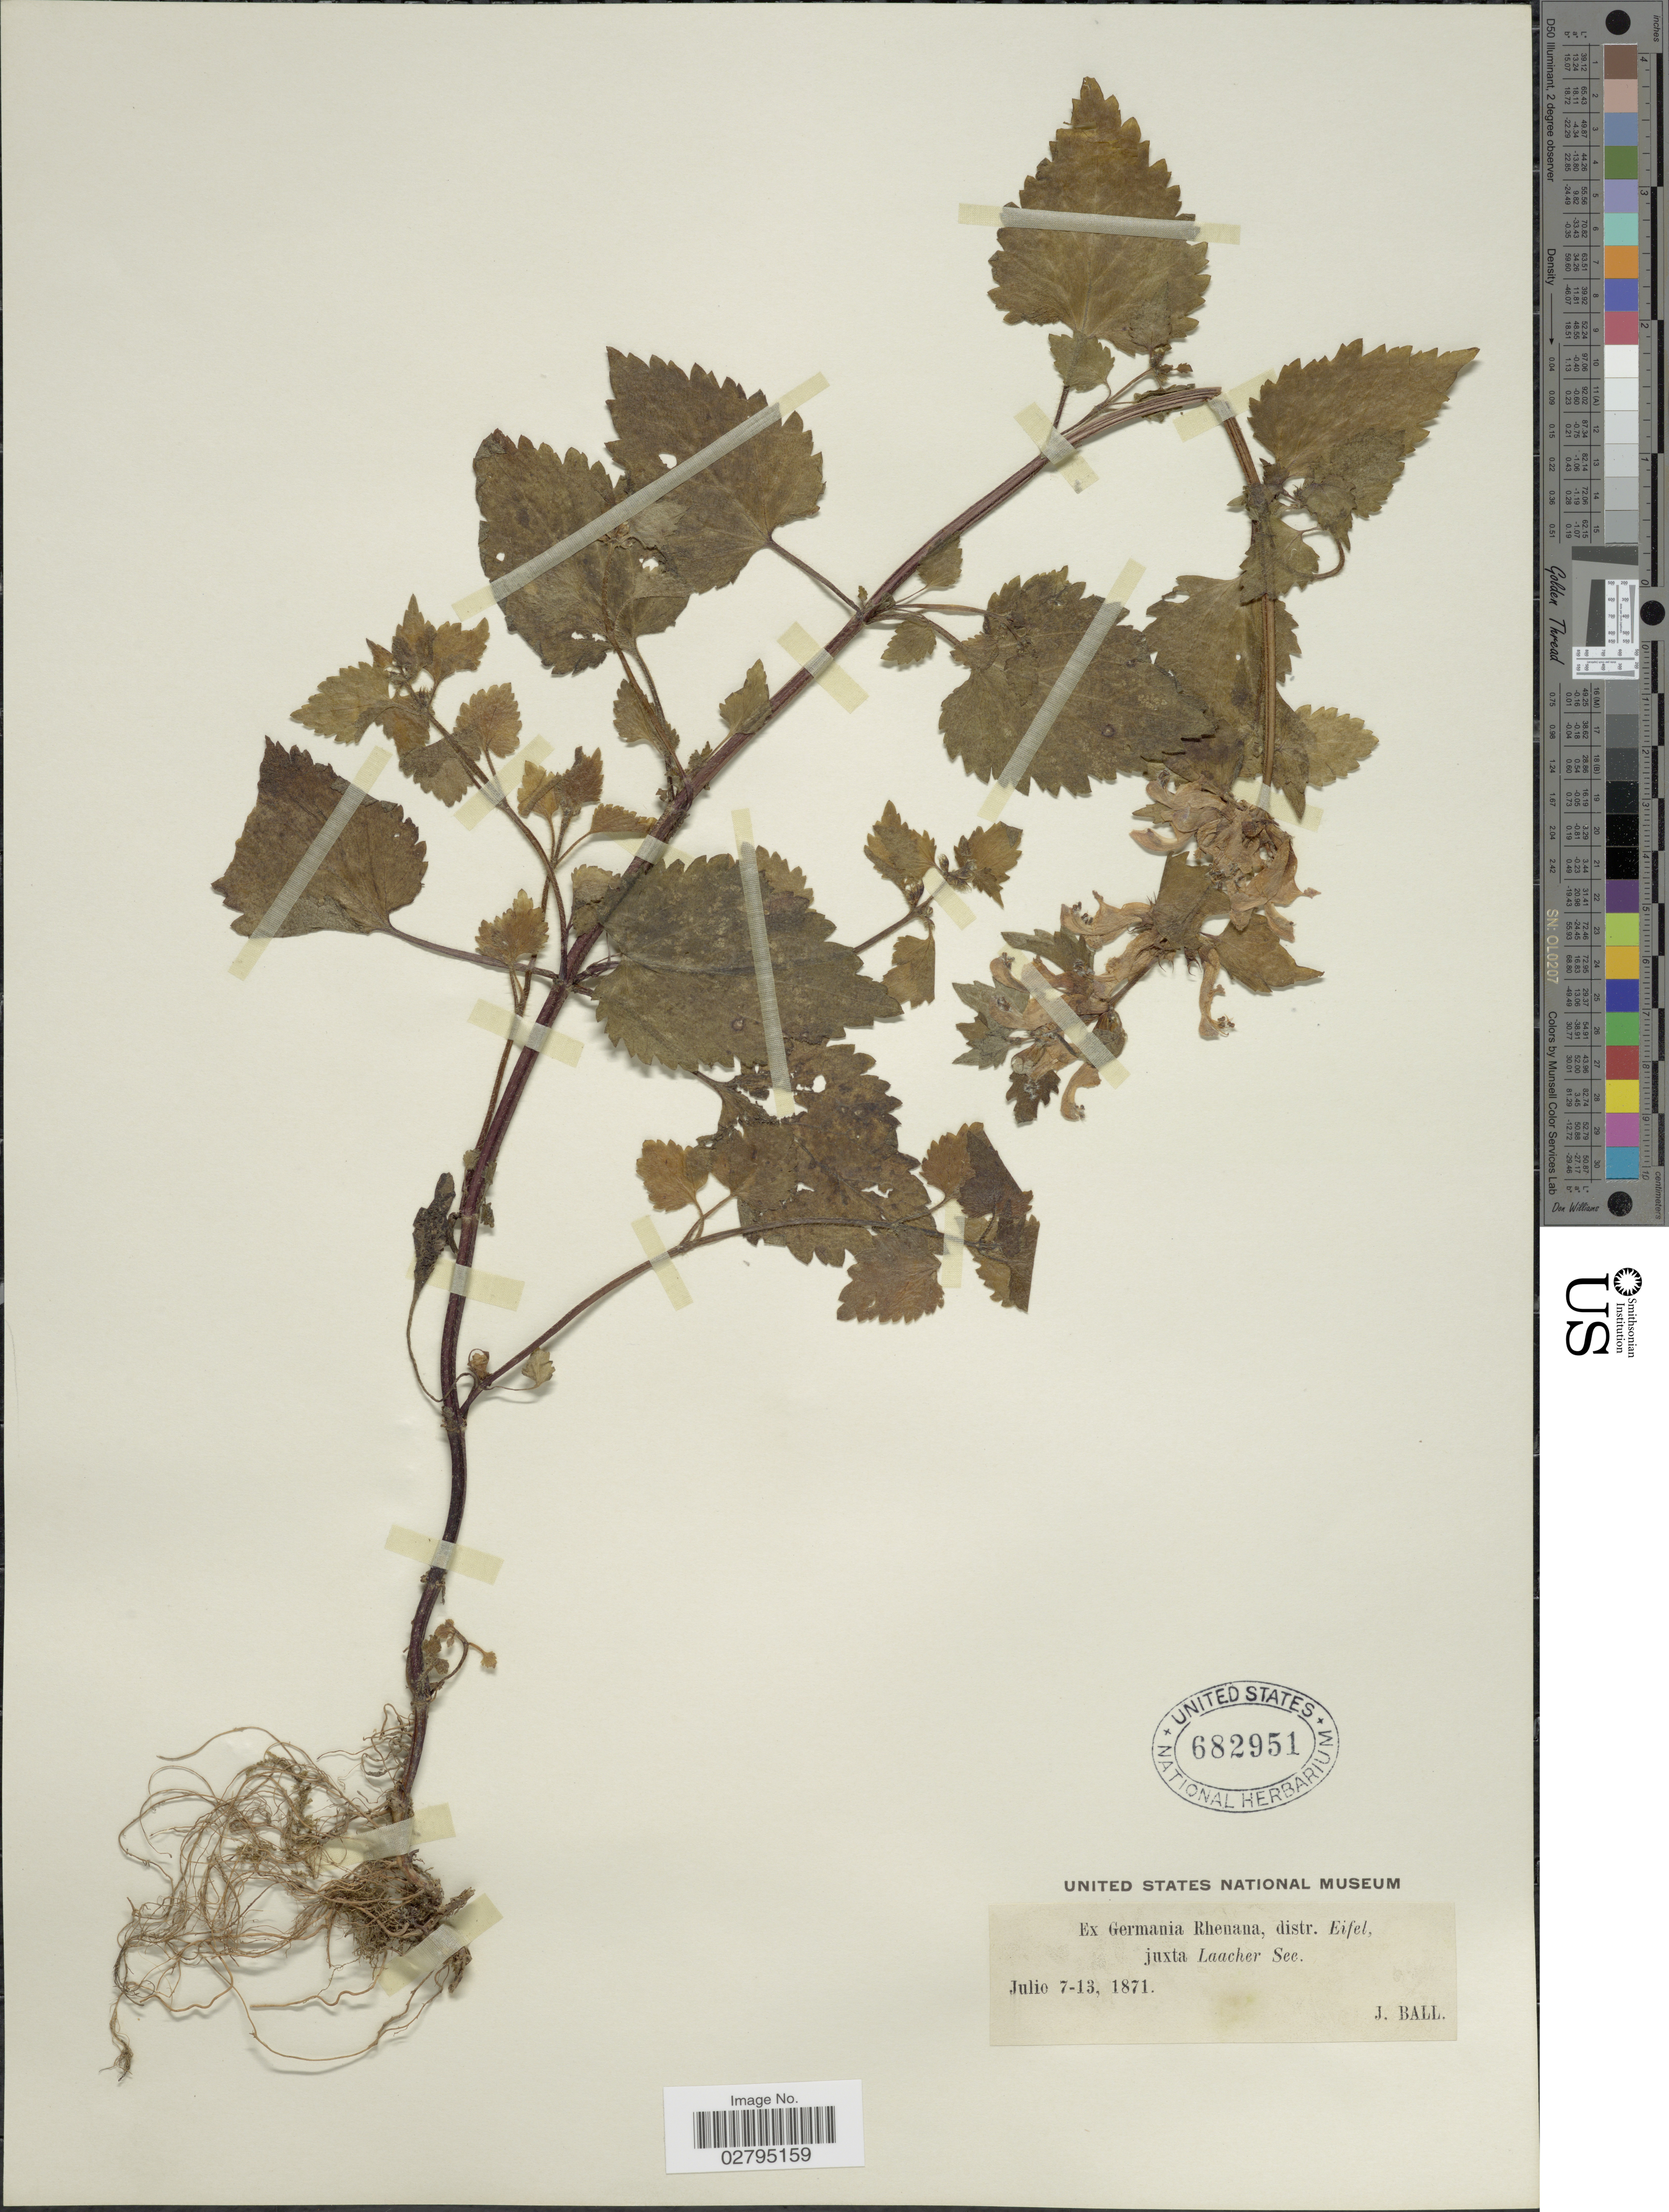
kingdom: Plantae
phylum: Tracheophyta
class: Magnoliopsida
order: Lamiales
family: Lamiaceae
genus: Lamium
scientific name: Lamium sp.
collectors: J. Ball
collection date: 1871-07-07/1871-07-13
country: Germany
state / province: Rhineland-Palatinate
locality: Germania Rehana, distr. Eifel, juxta Laacher See.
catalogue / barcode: US 682951